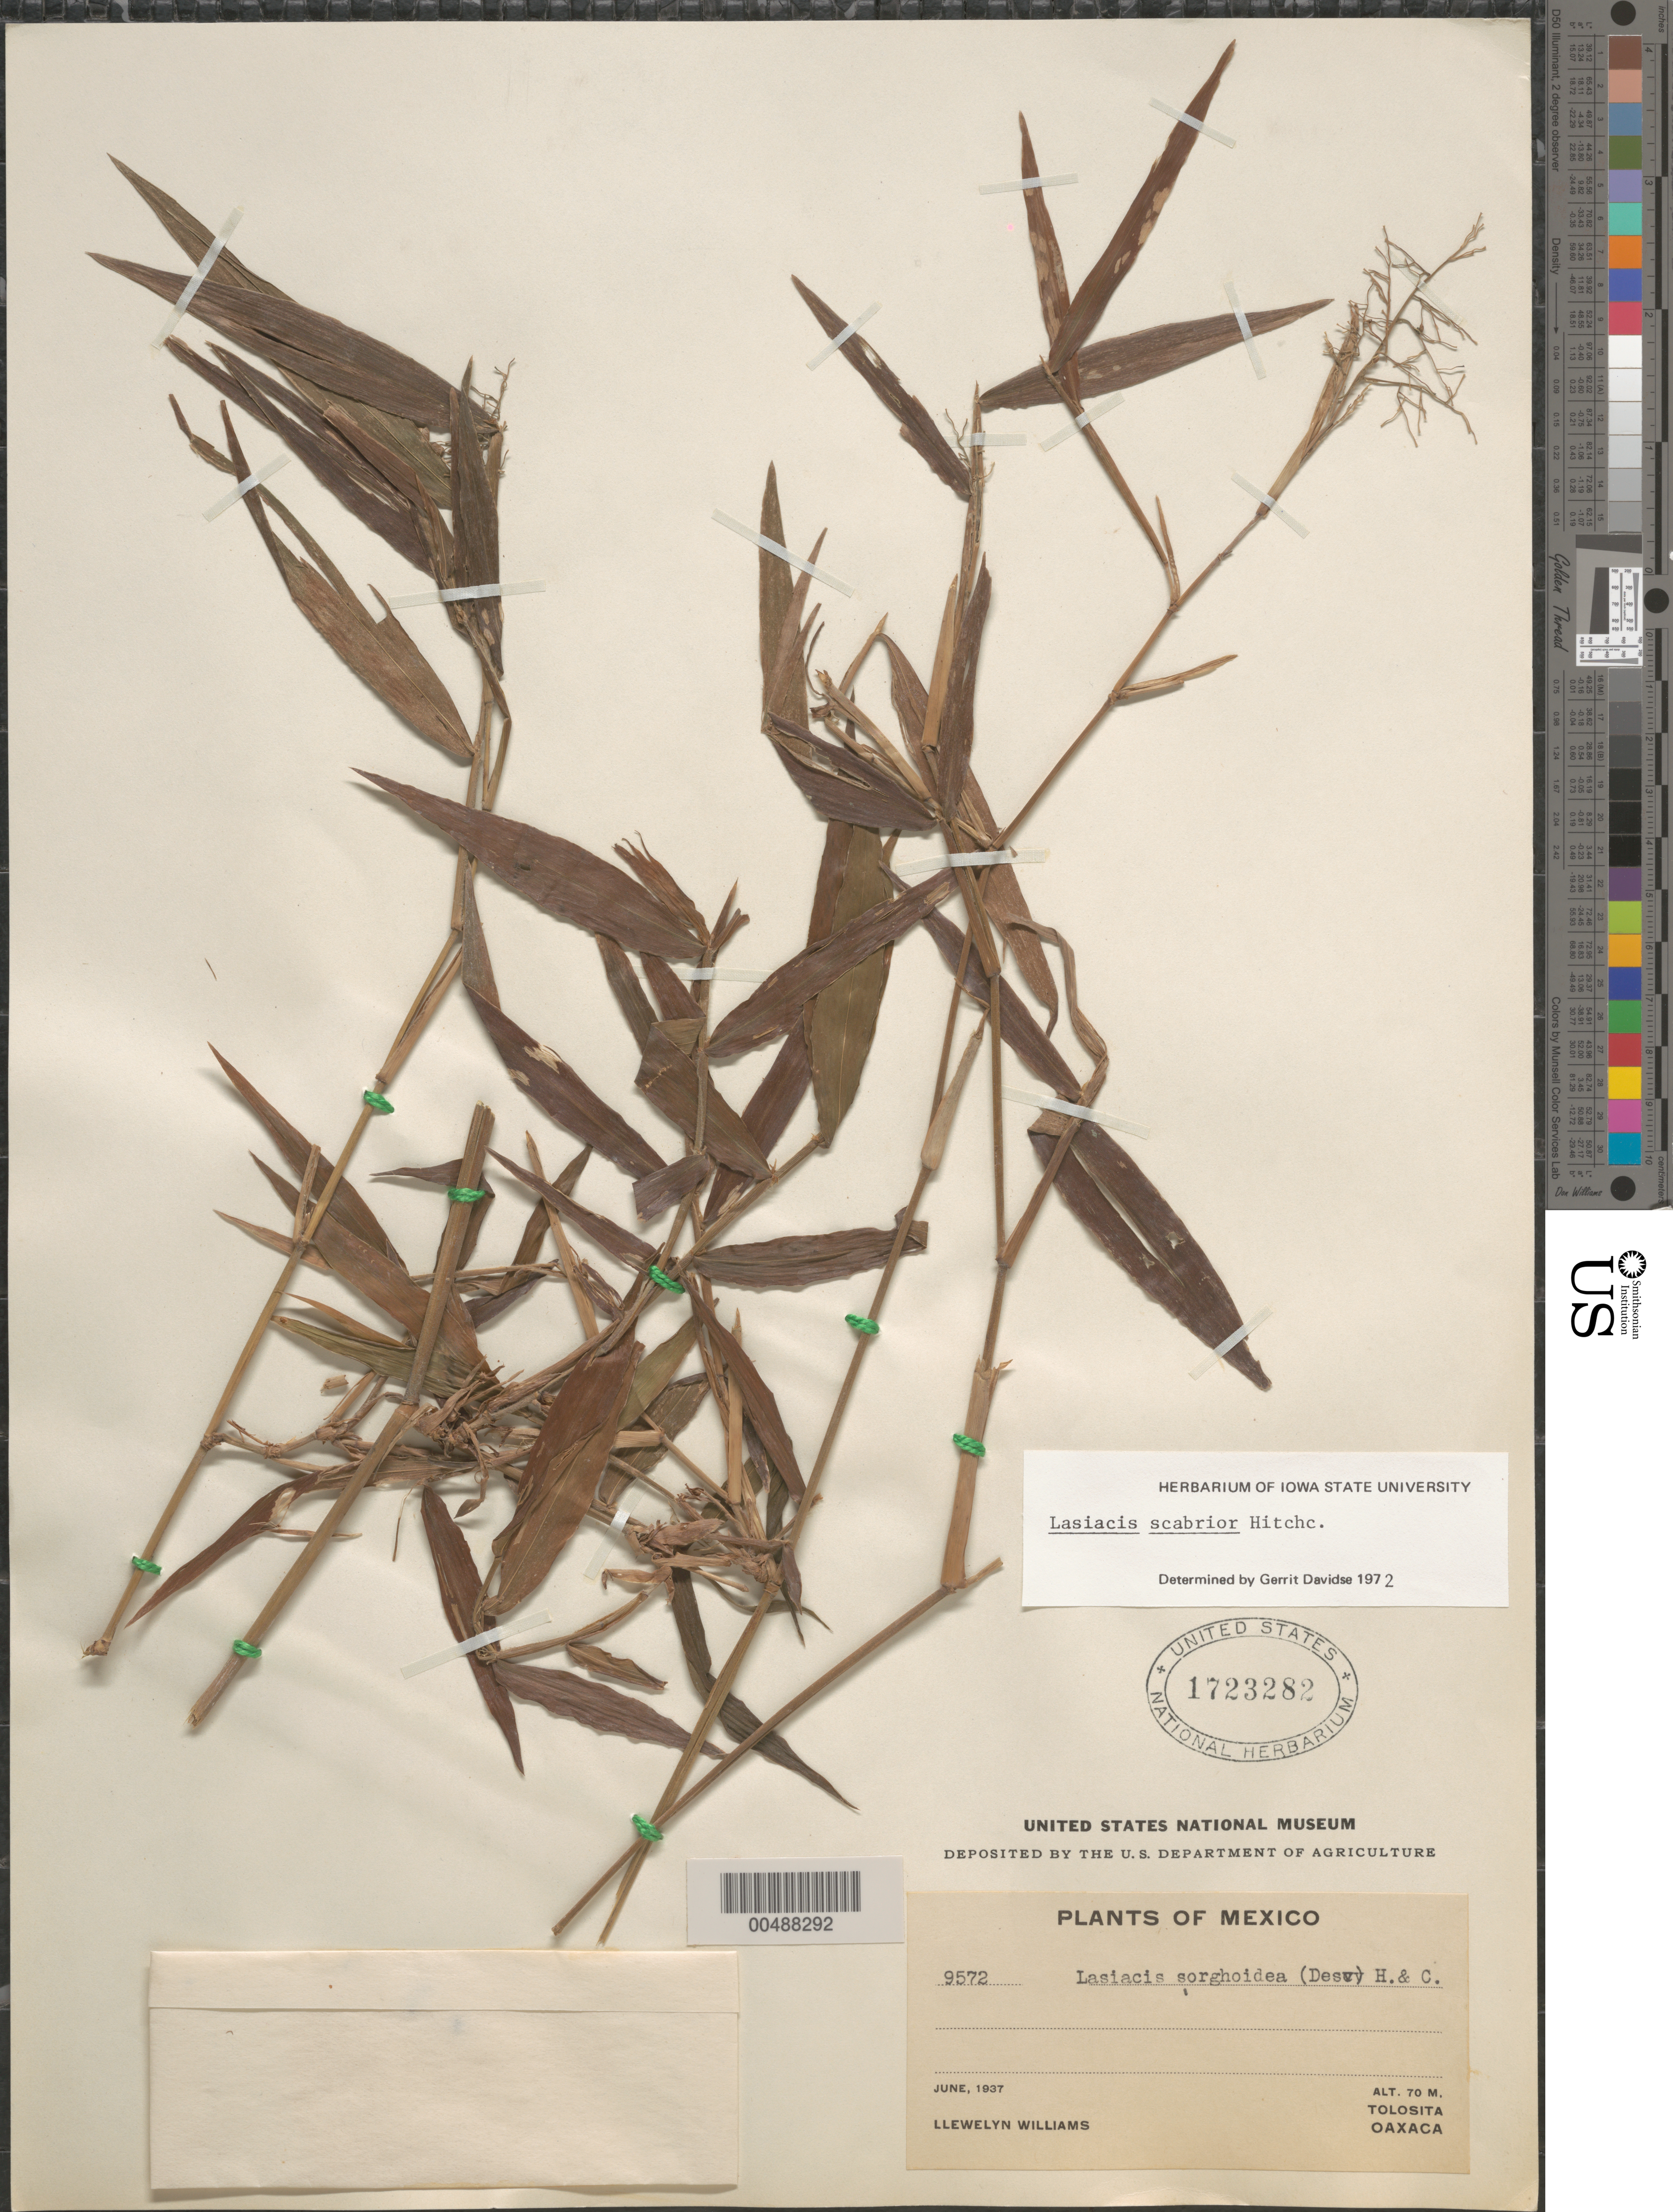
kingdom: Plantae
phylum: Tracheophyta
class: Liliopsida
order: Poales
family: Poaceae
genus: Lasiacis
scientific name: Lasiacis scabrior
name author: Hitchc.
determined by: Davidse, Gerrit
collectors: Ll. Williams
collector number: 9572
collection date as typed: Jun 1937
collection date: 1937-06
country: Mexico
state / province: Oaxaca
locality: Tolosita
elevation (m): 70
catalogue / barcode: US 1723282